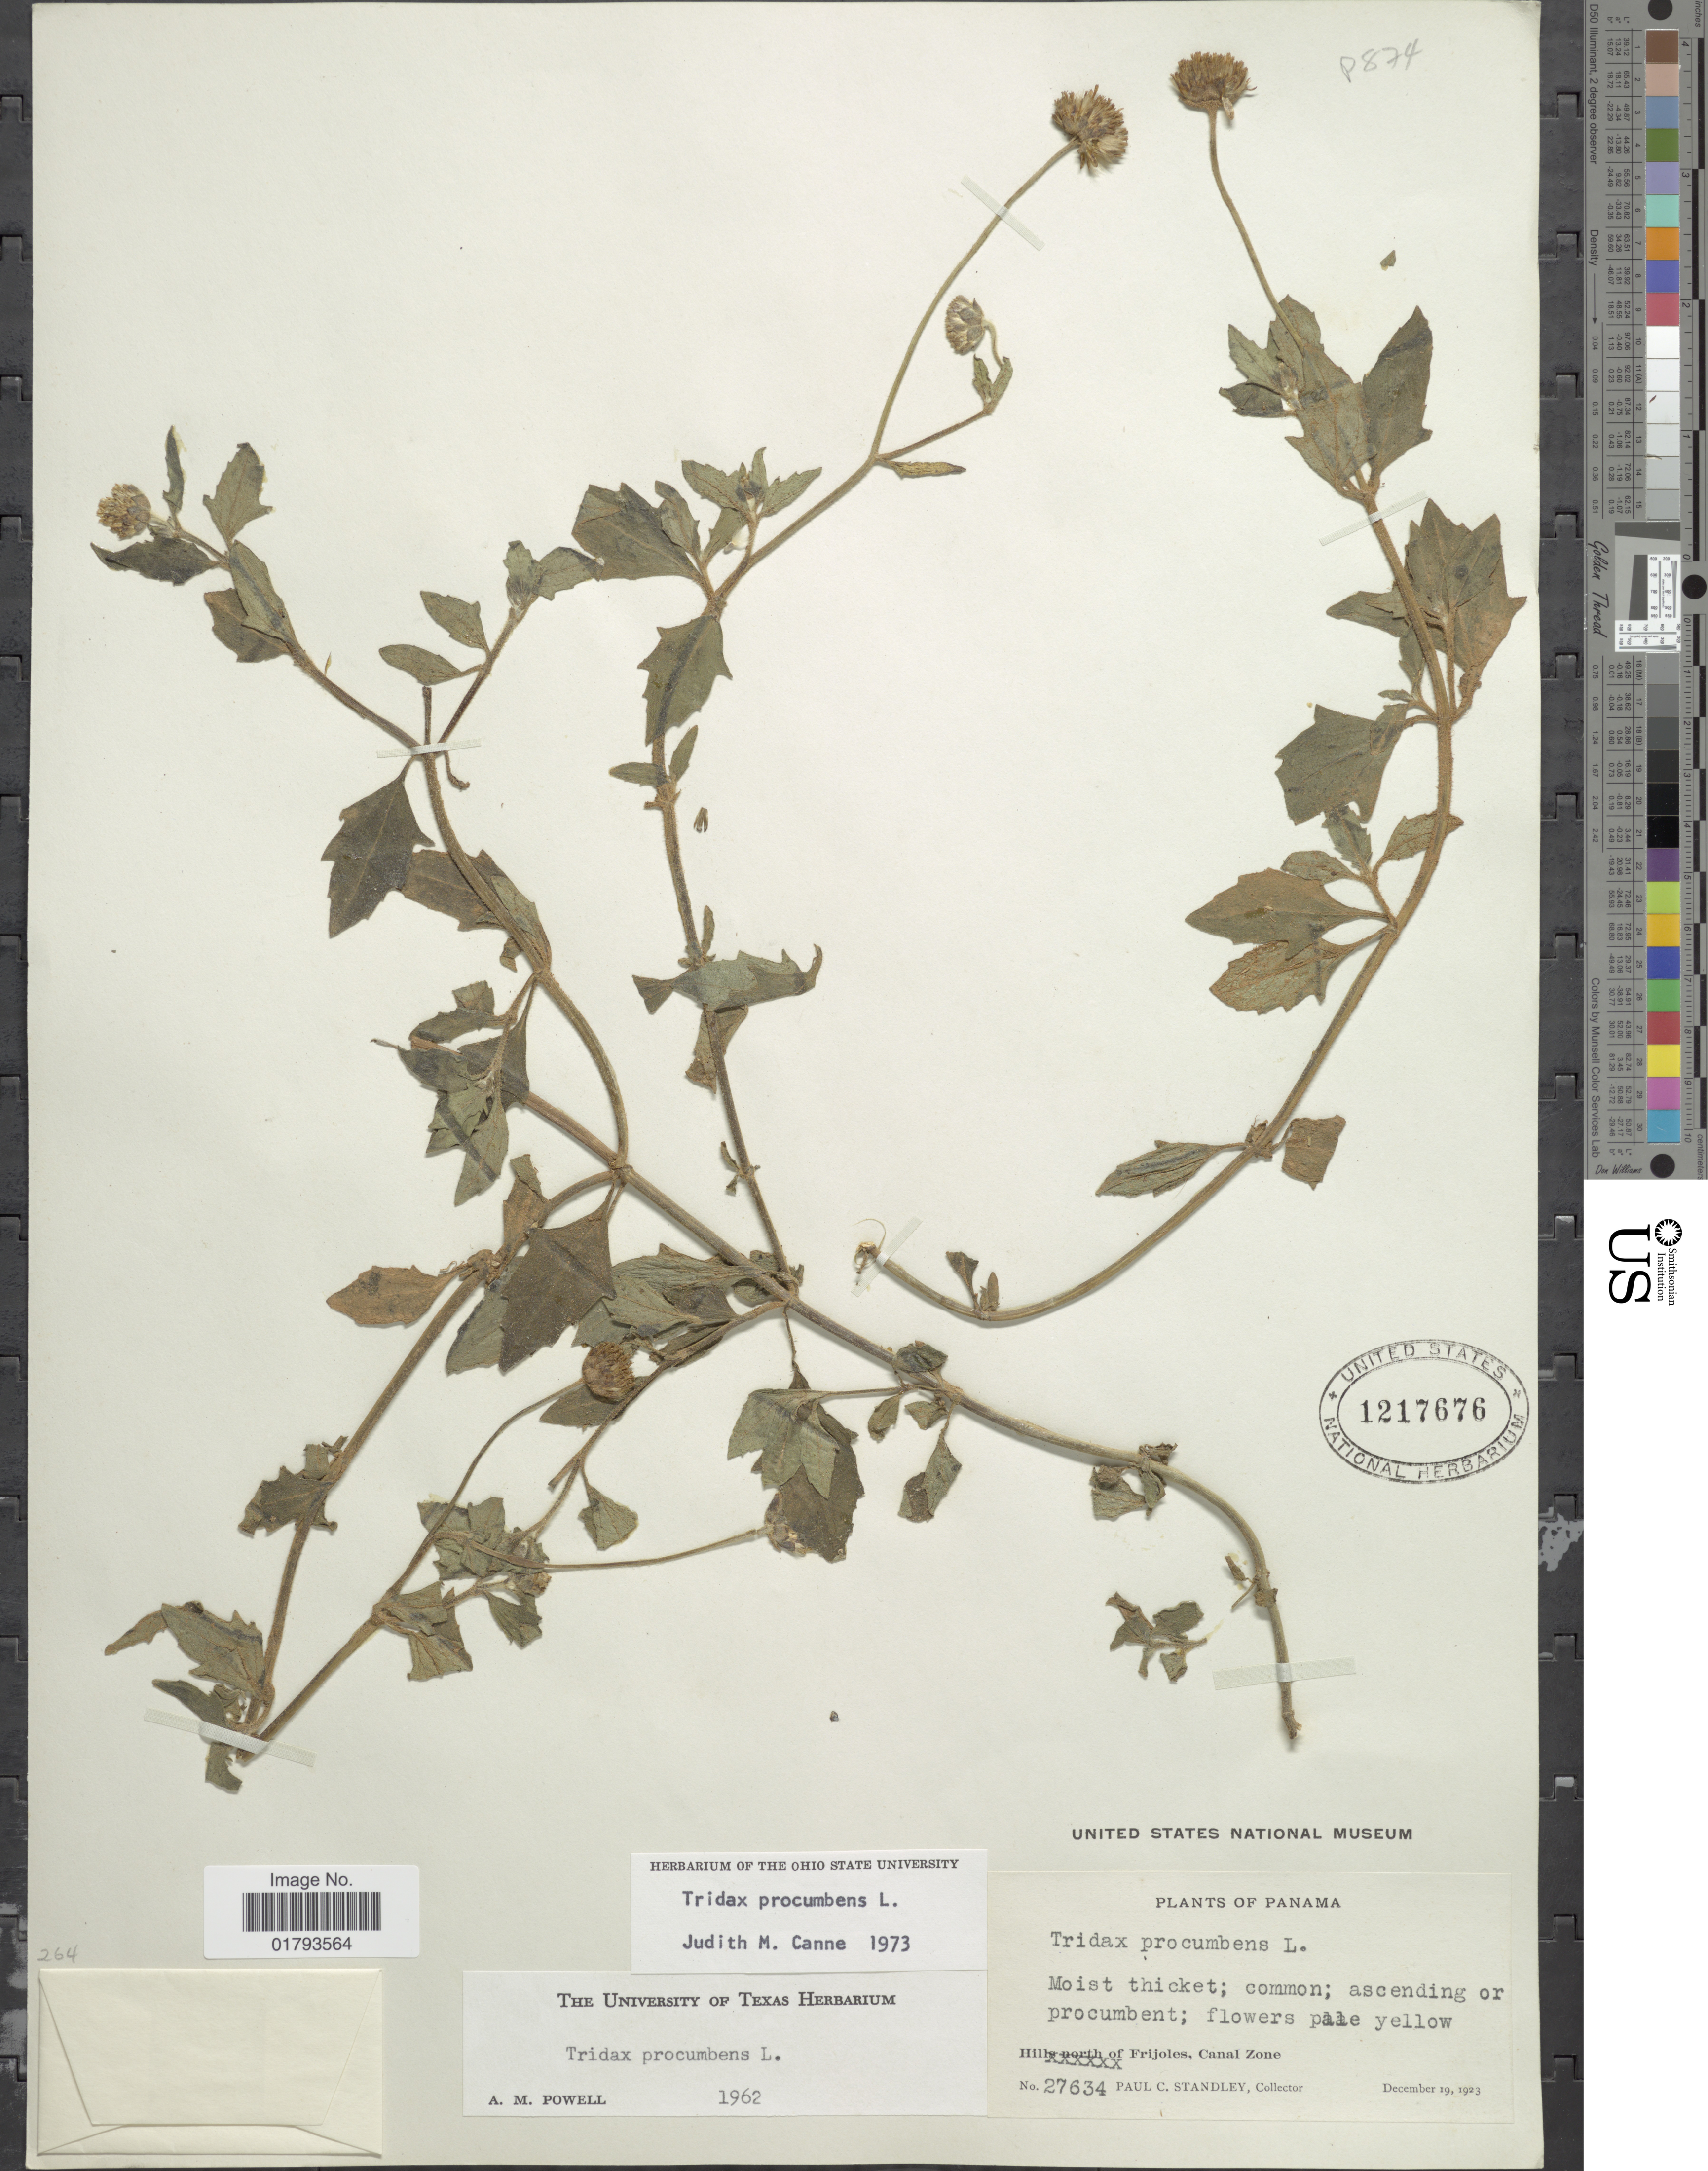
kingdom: Plantae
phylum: Tracheophyta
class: Magnoliopsida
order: Asterales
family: Asteraceae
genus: Tridax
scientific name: Tridax procumbens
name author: L.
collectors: P. C. Standley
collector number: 27634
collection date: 1923-12-19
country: Panama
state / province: Colón / Panamá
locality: Hill north of Frijoles, Canal Zone.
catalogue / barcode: US 1217676